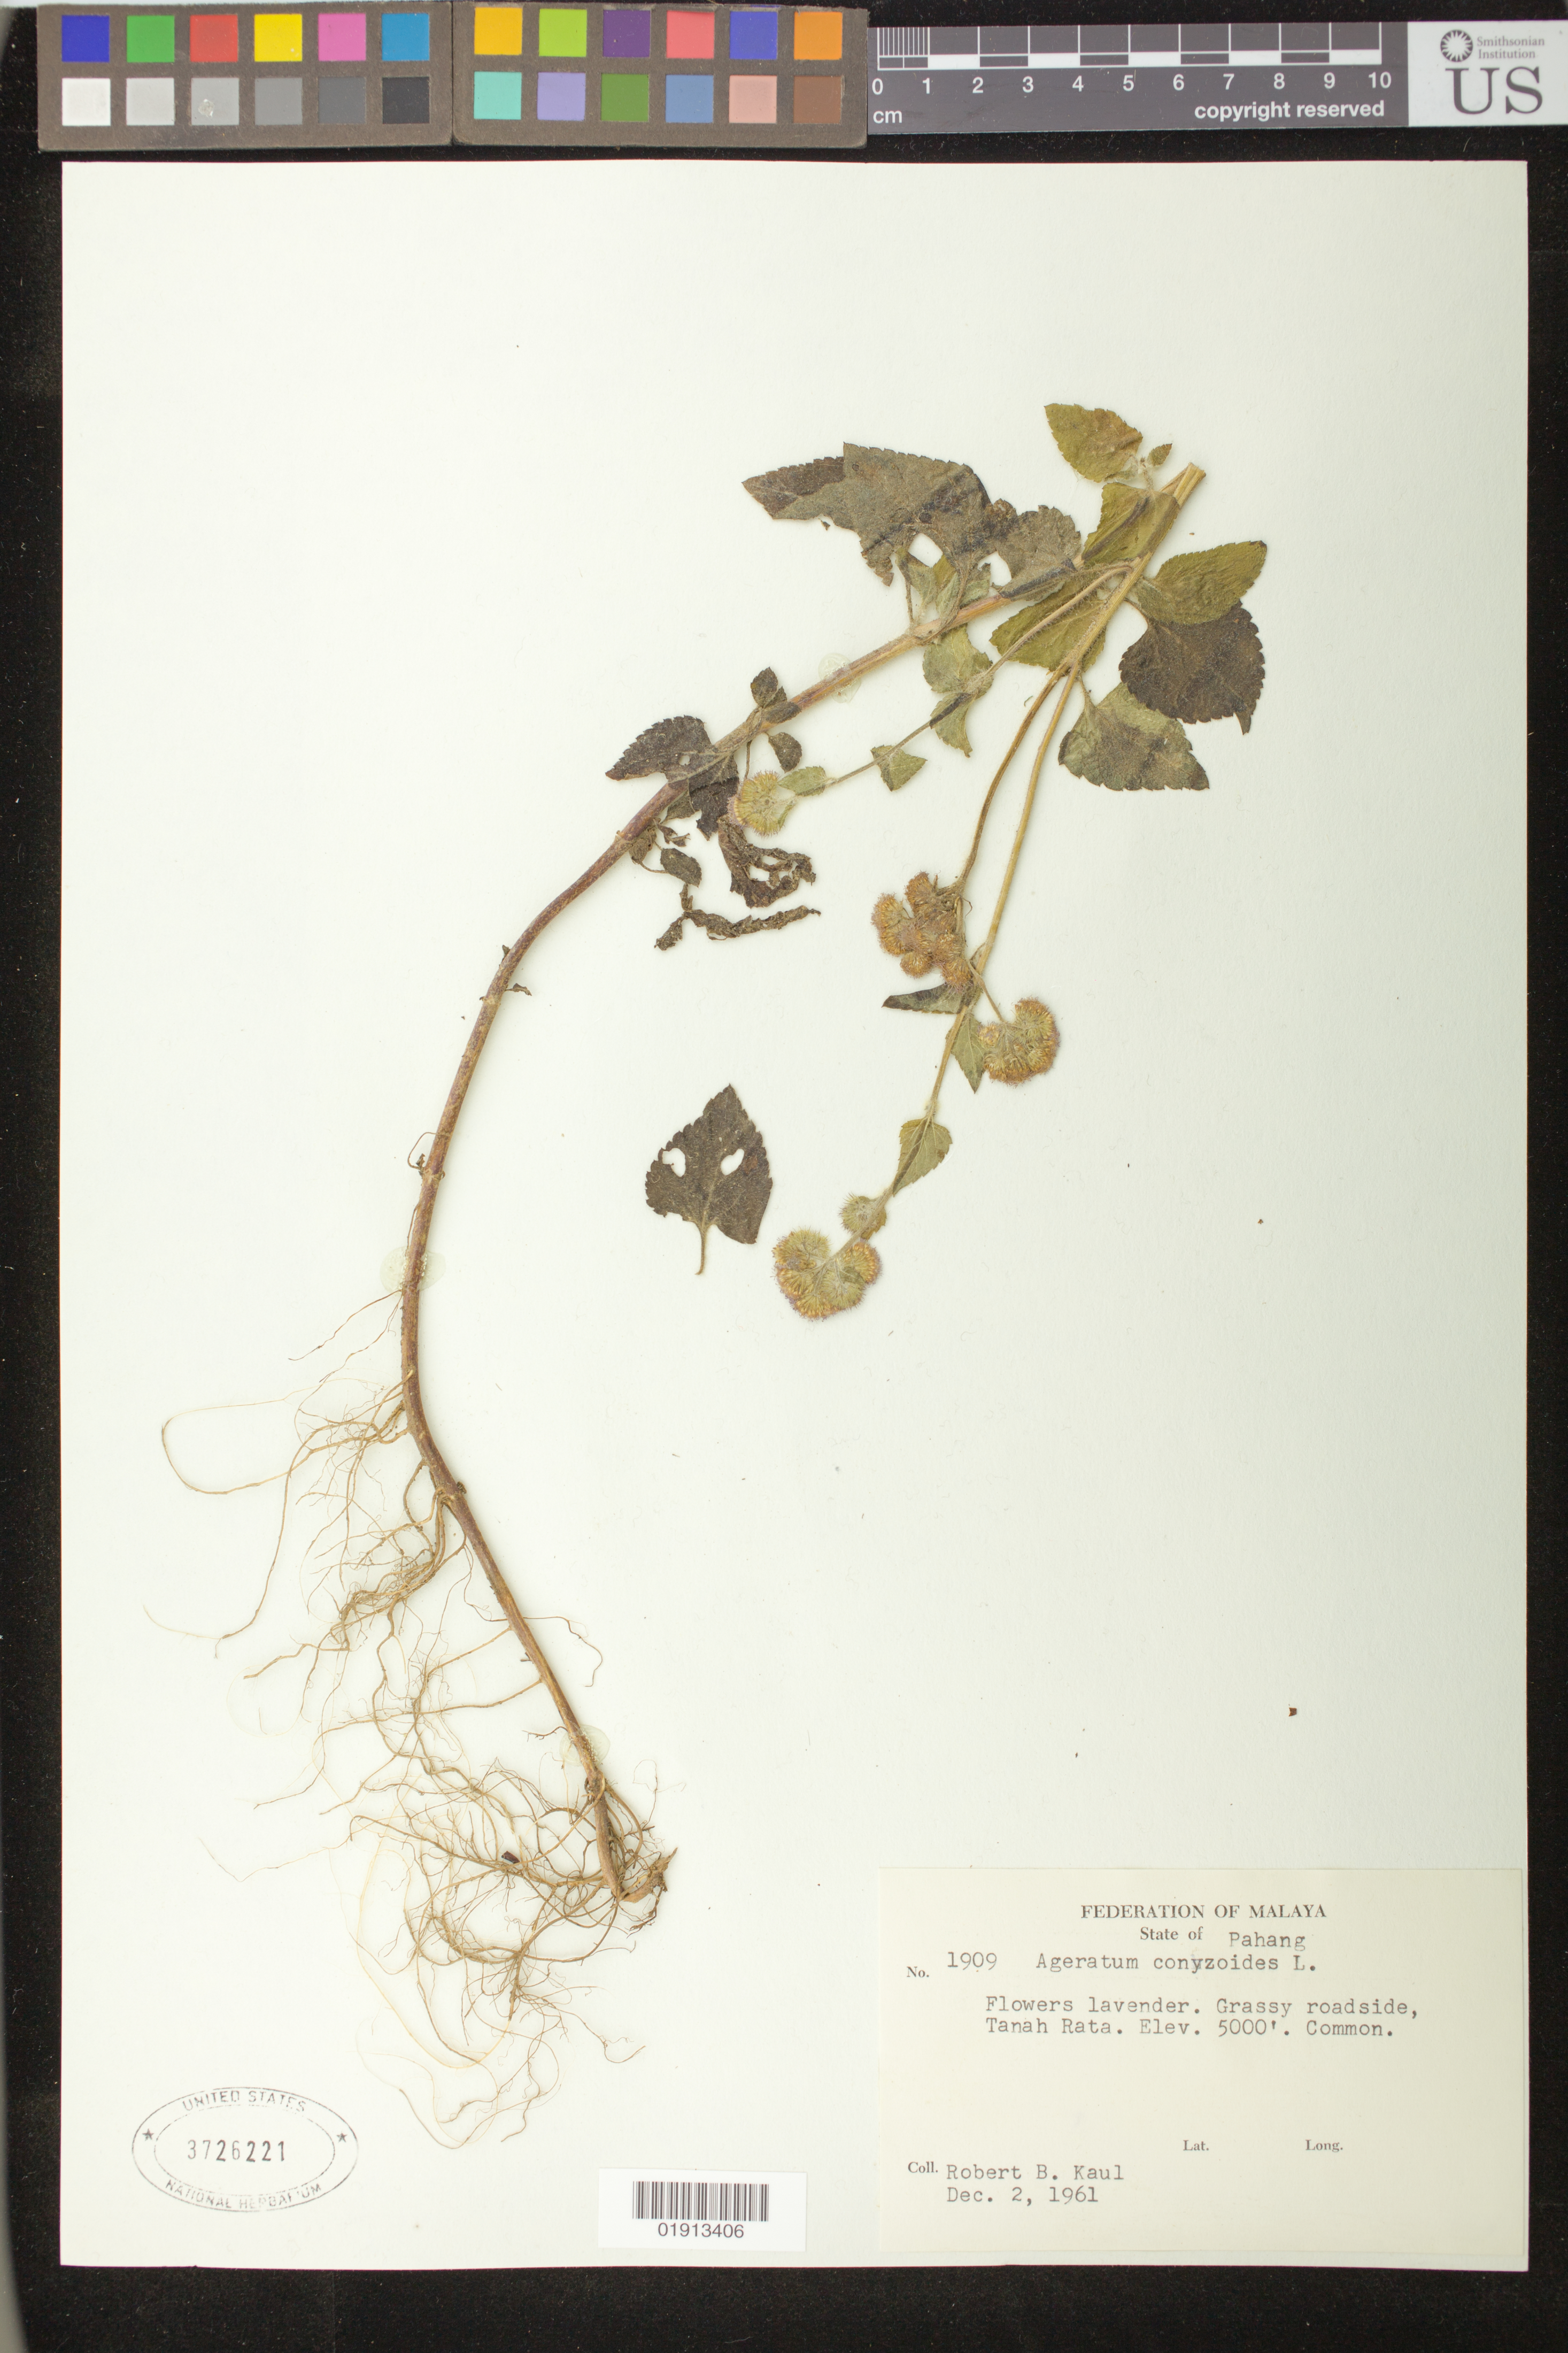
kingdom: Plantae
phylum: Tracheophyta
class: Magnoliopsida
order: Asterales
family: Asteraceae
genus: Ageratum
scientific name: Ageratum conyzoides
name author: L.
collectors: R. Kaul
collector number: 1909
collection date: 1961-12-02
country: Malaysia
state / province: Pahang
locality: Tanah Rata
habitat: Grassy roadside.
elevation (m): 1524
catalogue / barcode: US 3726221